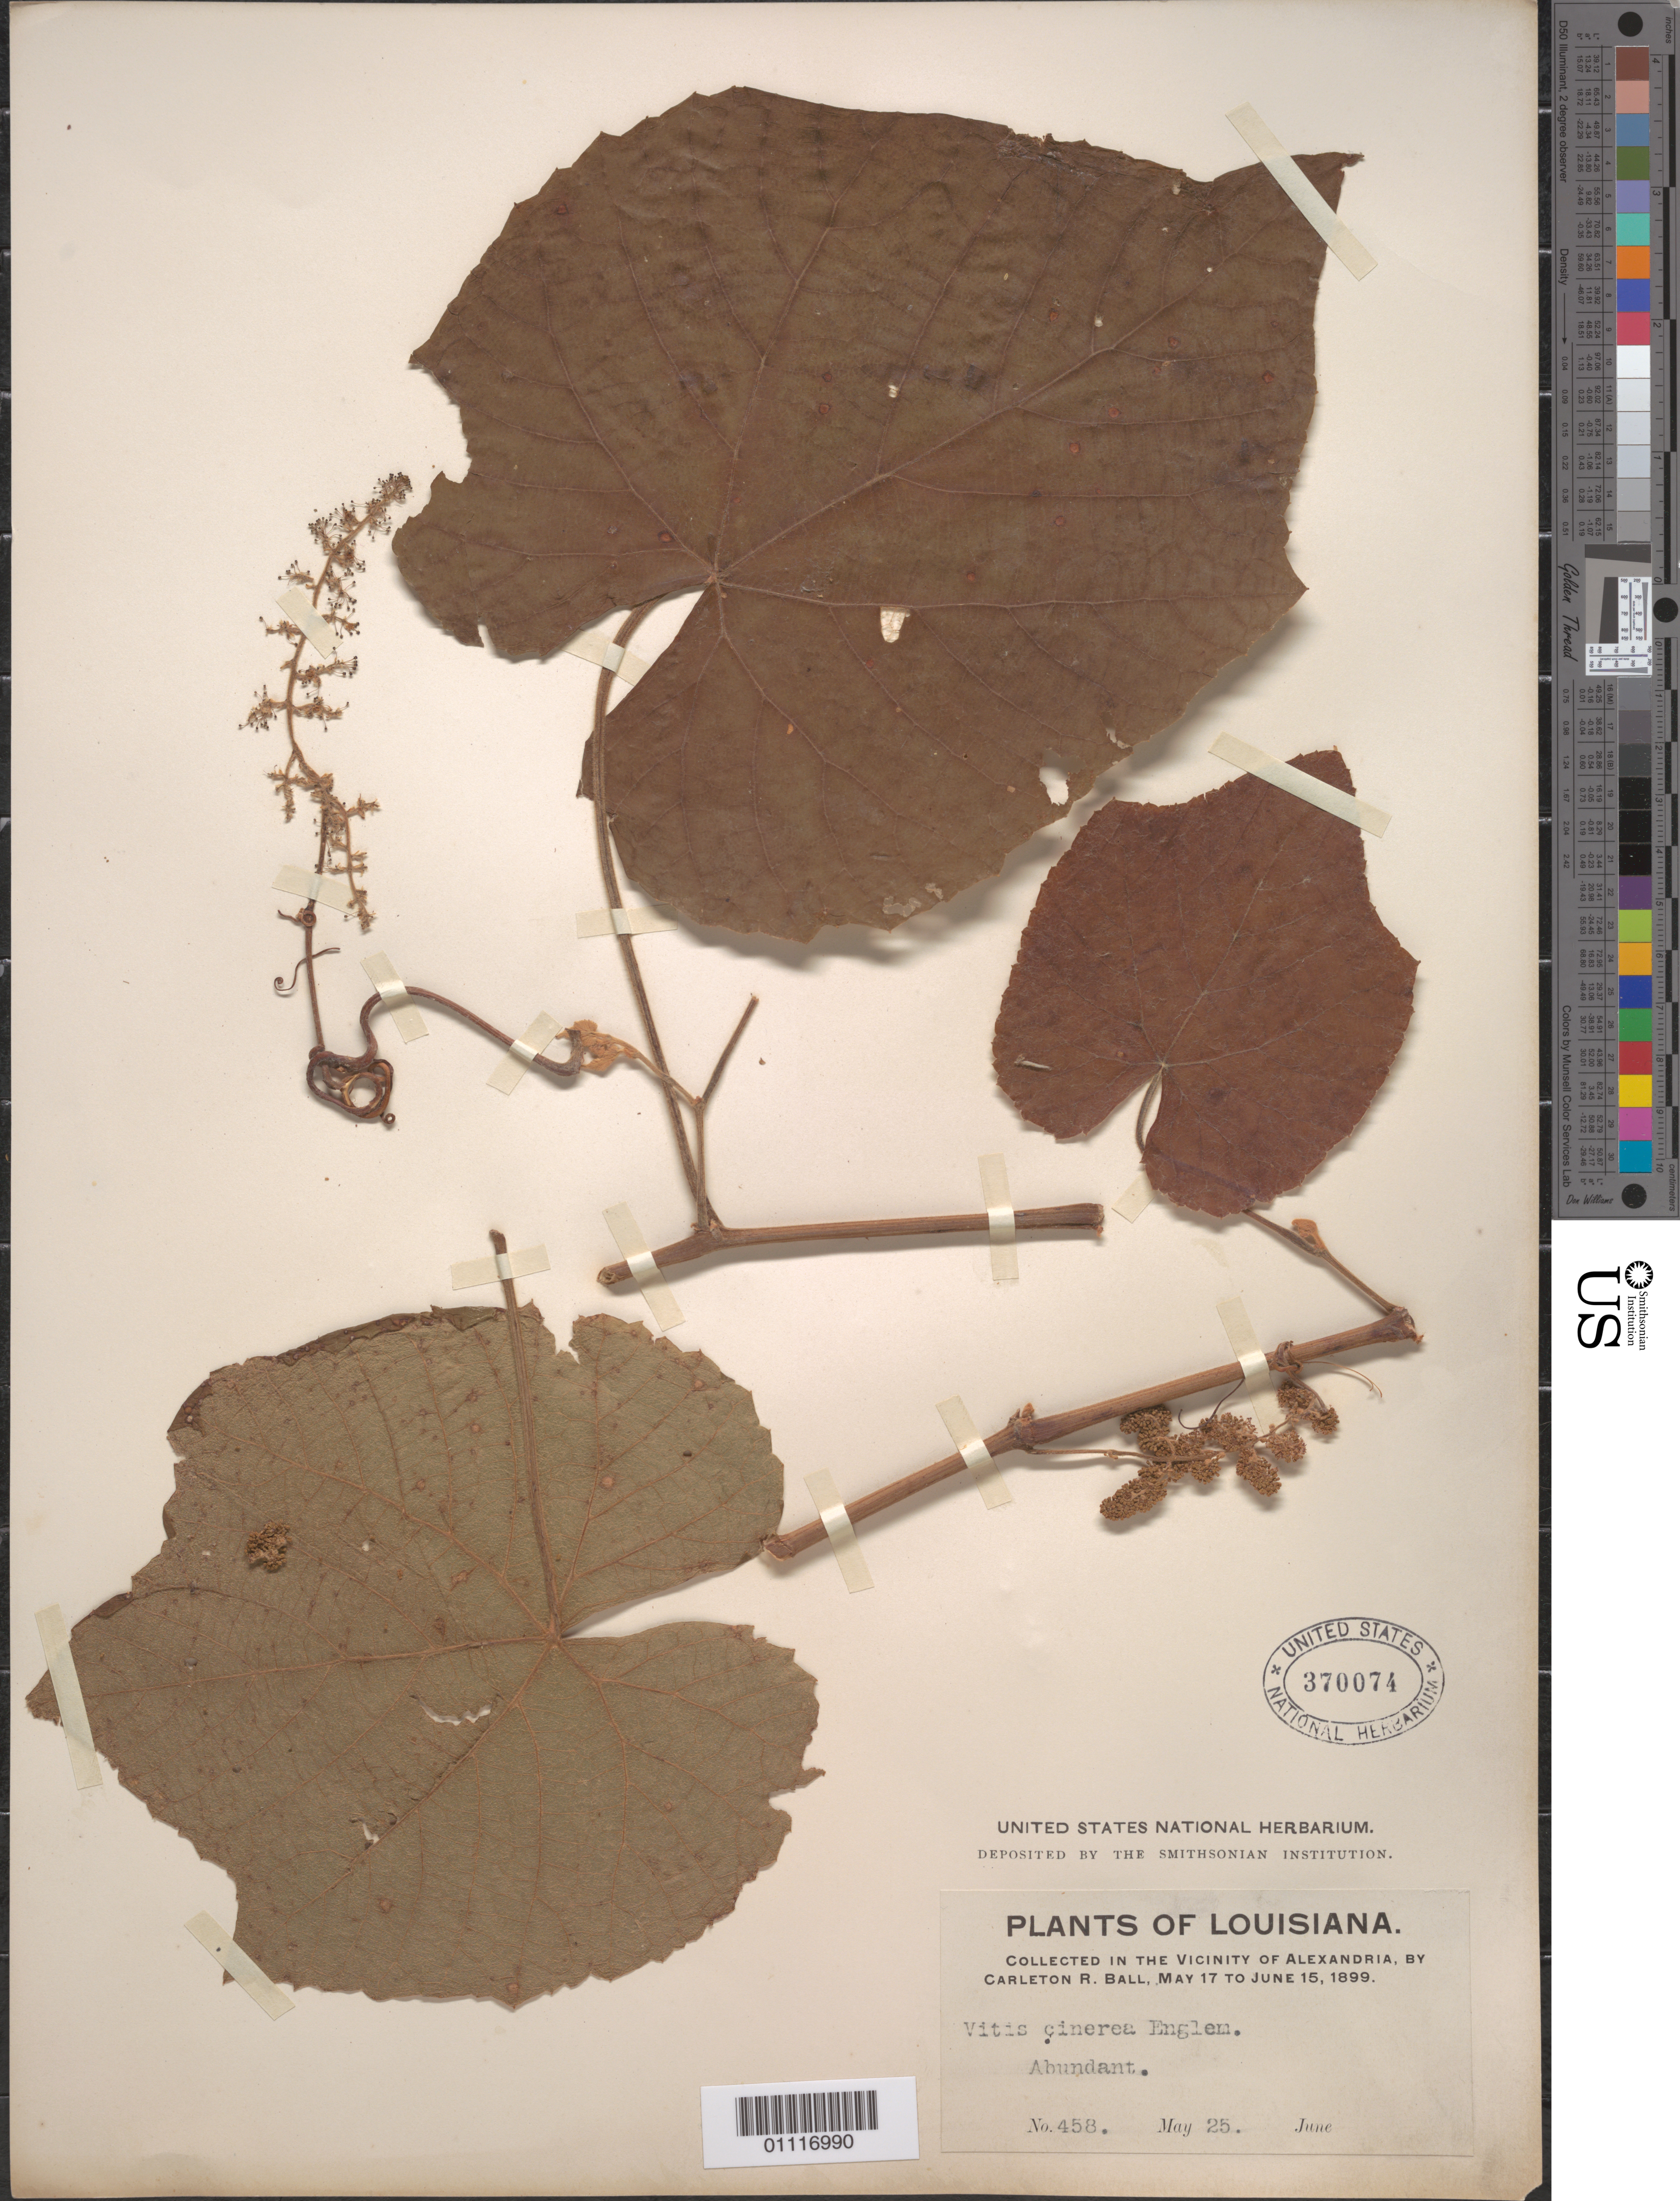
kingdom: Plantae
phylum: Tracheophyta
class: Magnoliopsida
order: Vitales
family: Vitaceae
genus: Vitis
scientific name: Vitis cinerea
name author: (Engelm.) Millardet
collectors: C. R. Ball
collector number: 458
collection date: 1899-05-25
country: United States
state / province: Louisiana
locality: vicinity of Alexandria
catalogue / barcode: US 370074